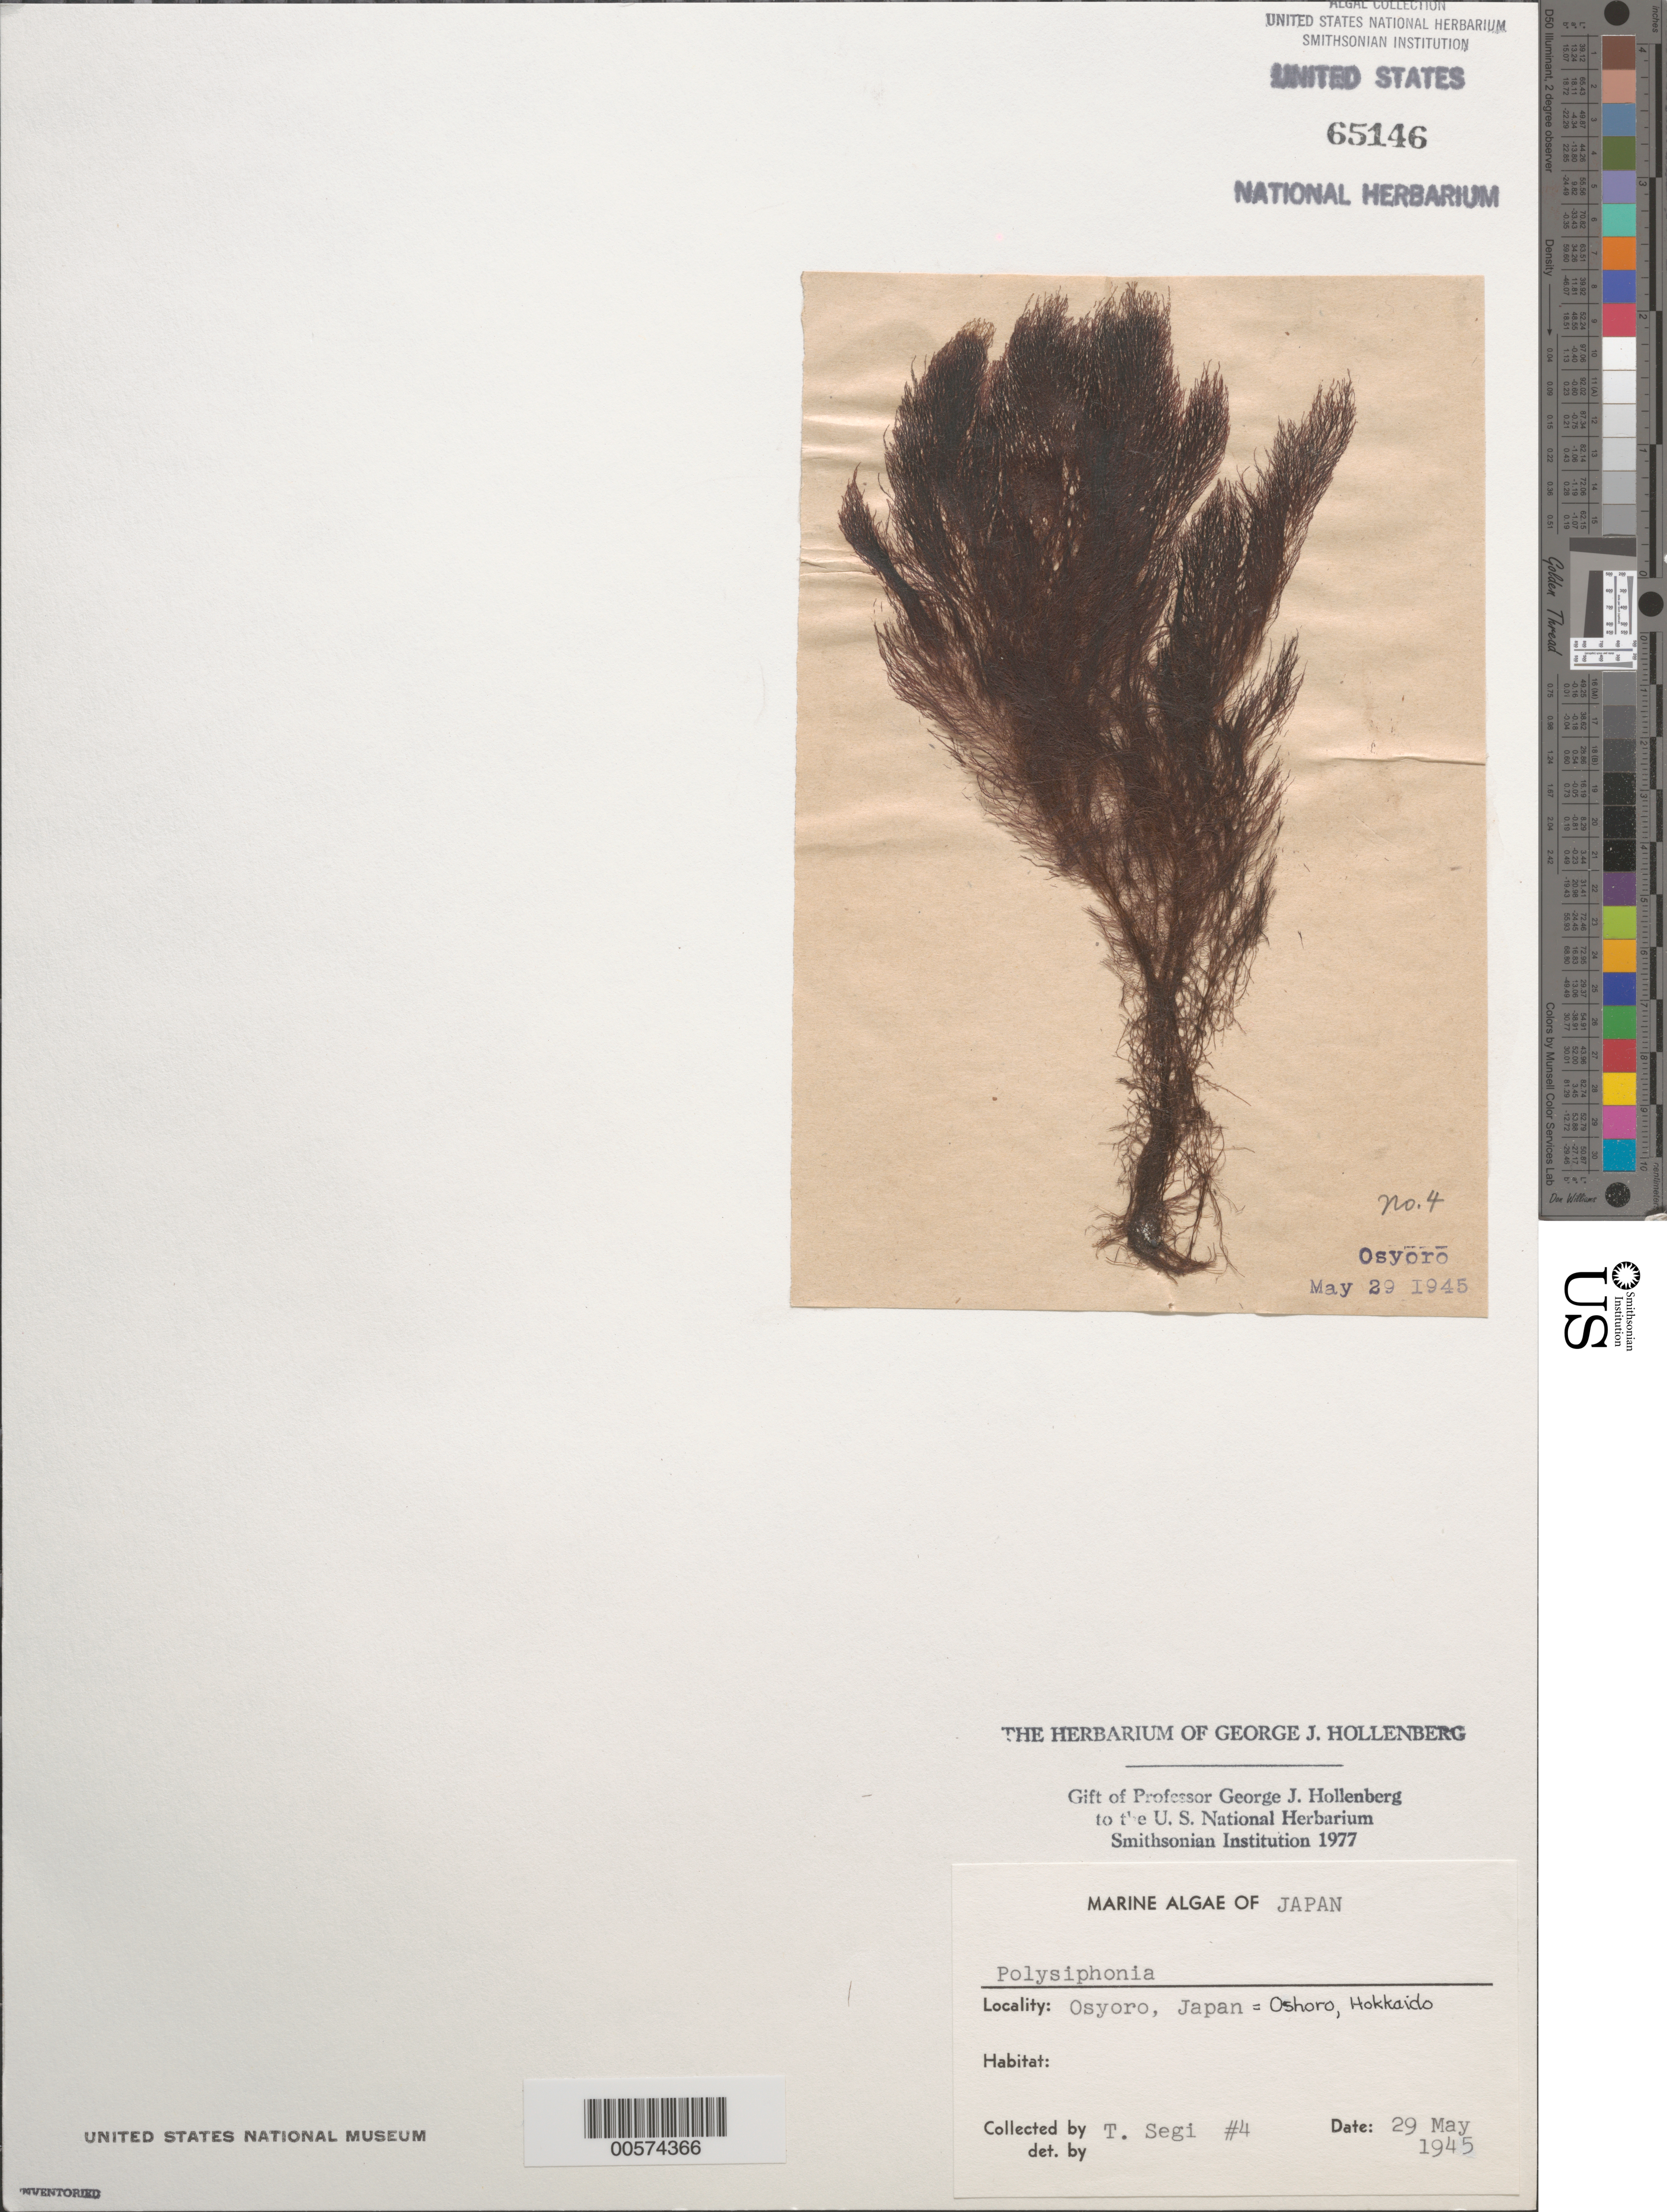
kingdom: Plantae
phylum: Rhodophyta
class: Florideophyceae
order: Ceramiales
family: Rhodomelaceae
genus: Polysiphonia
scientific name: Polysiphonia sp.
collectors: T. Segi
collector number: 4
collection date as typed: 29 May 1945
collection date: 1945-05-29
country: Japan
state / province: Hokkaido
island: Hokkaido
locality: Oshoro (Osyoro)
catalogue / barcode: US 65146